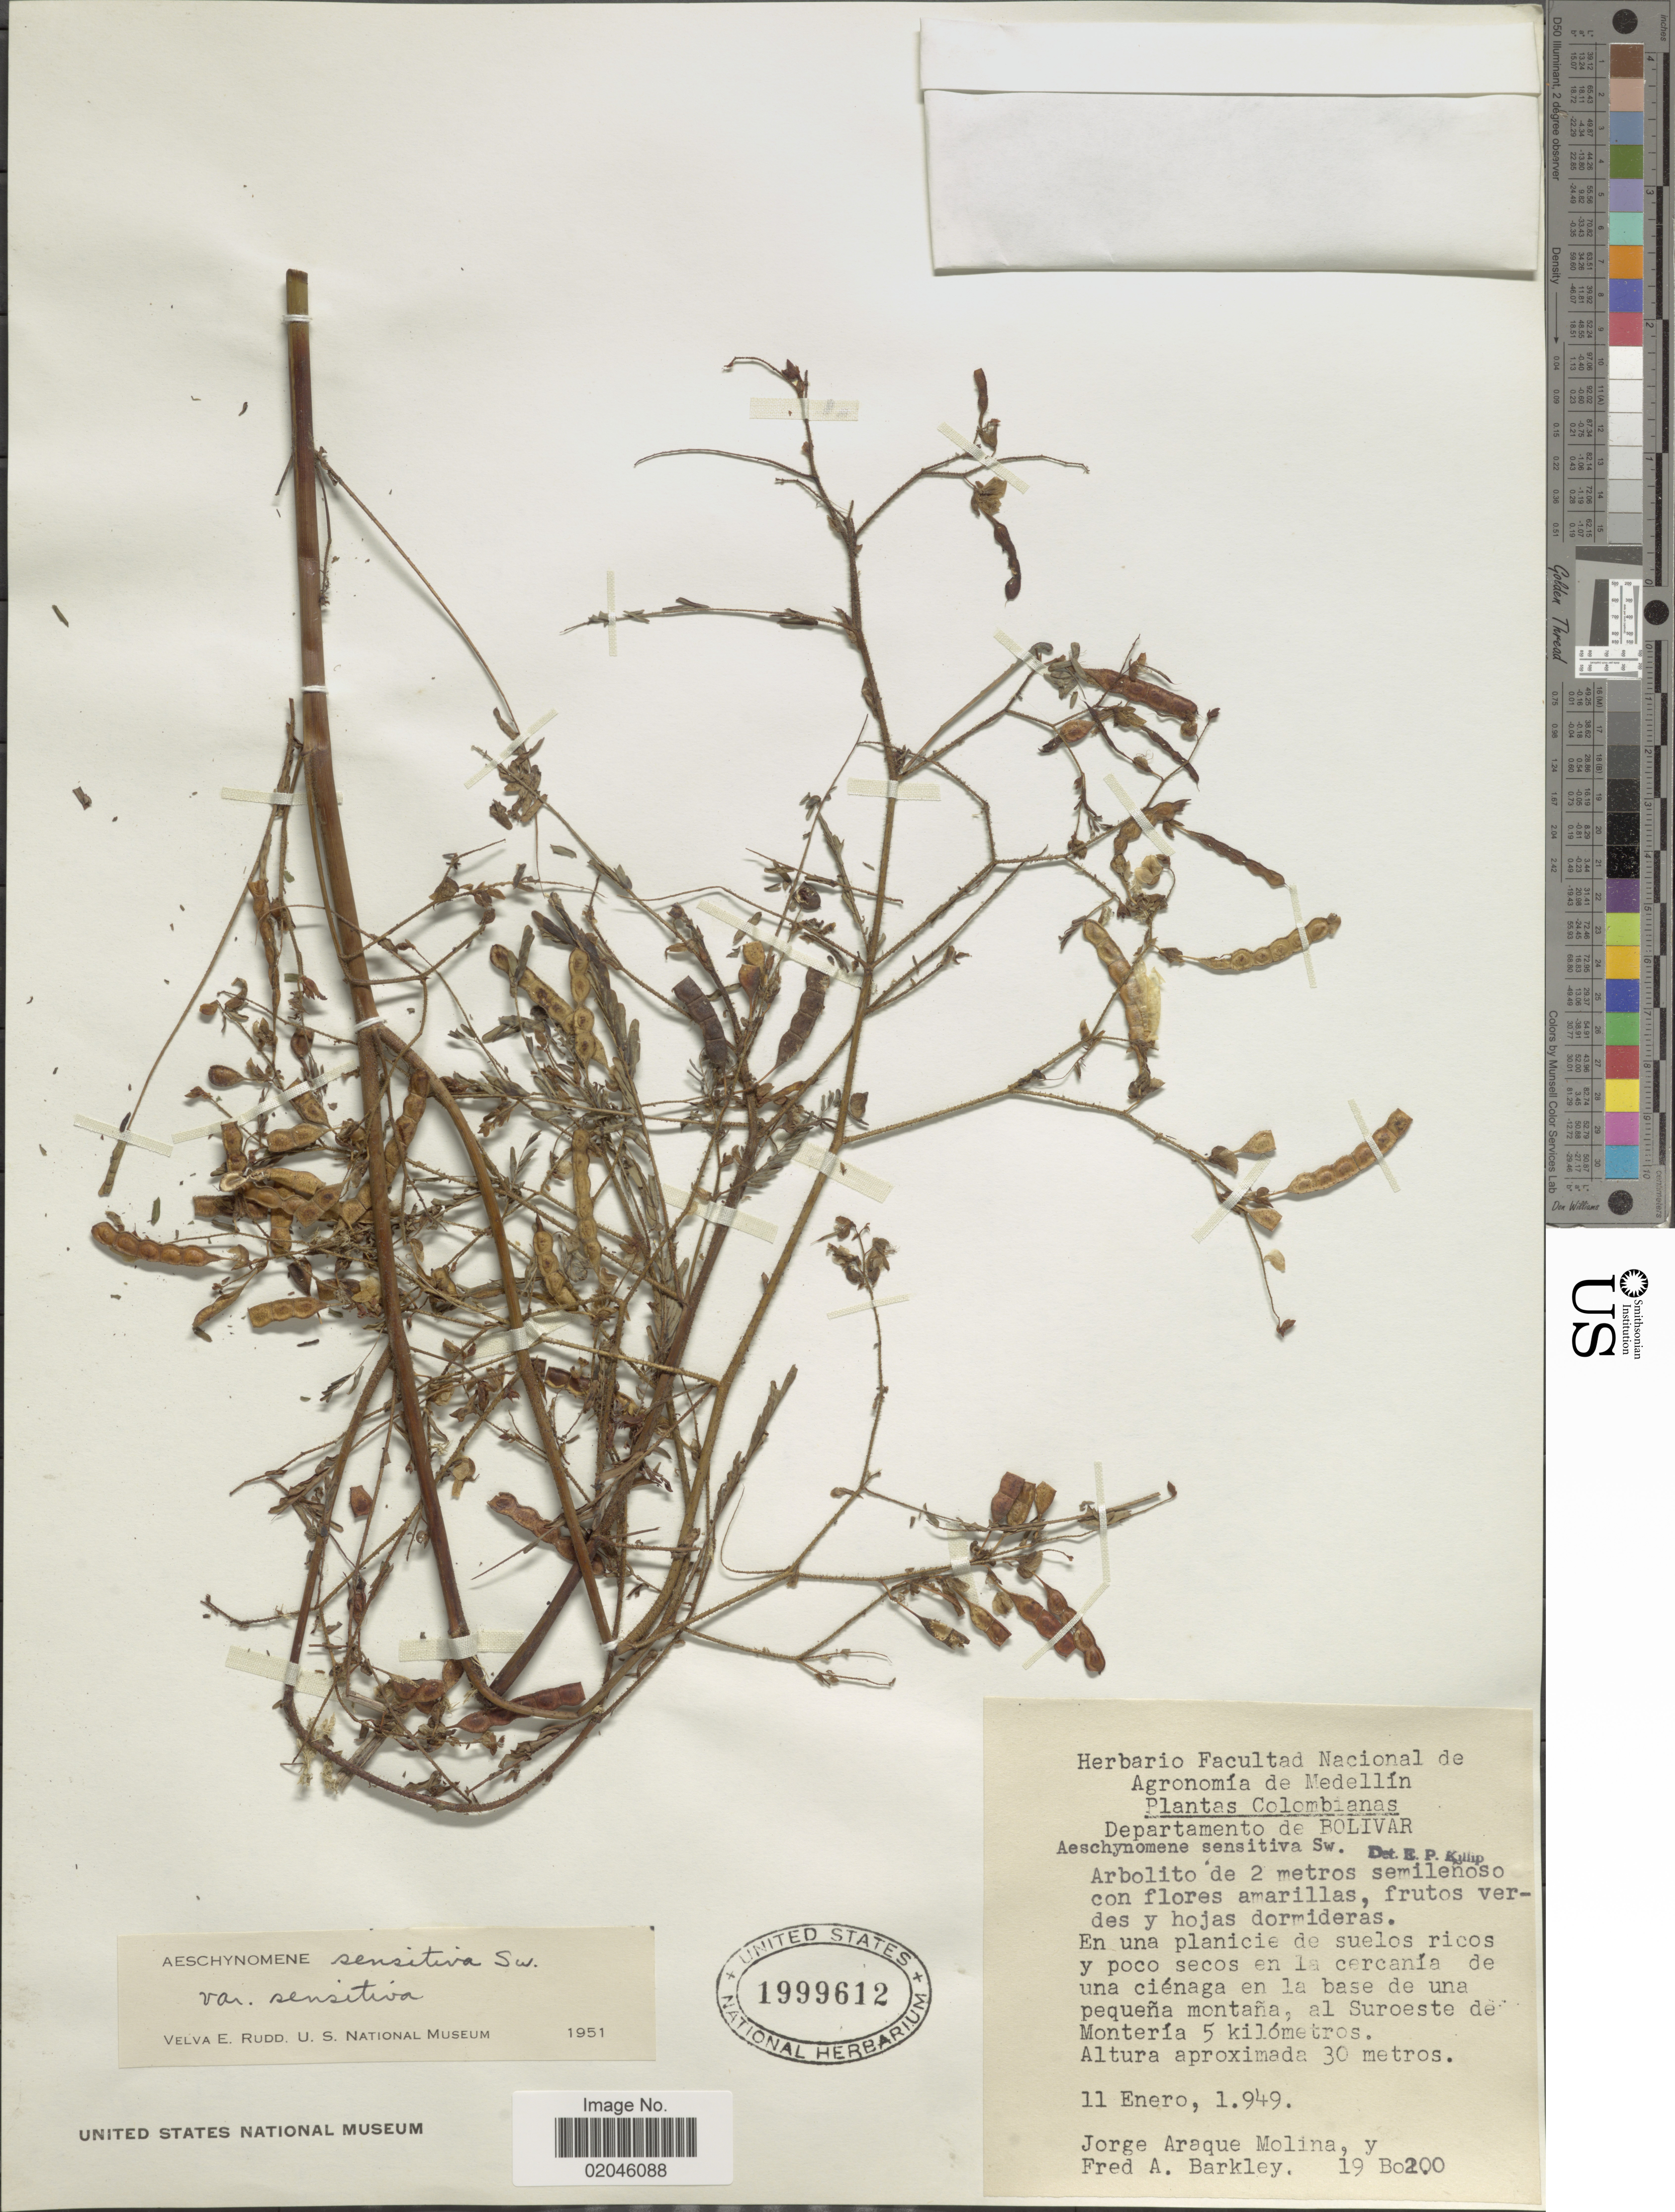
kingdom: Plantae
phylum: Tracheophyta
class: Magnoliopsida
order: Fabales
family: Fabaceae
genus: Aeschynomene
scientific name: Aeschynomene sensitiva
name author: Sw.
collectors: J. A. Molina & F. A. Barkley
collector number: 19Bo200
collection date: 1949-01-11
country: Colombia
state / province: Bolívar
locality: En una planicie de suelos ricos y poco secos en la cercania de una cienaga en la base de una pequena montana, al Suroeste de Monteria 5 kilometros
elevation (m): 30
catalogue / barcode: US 1999612